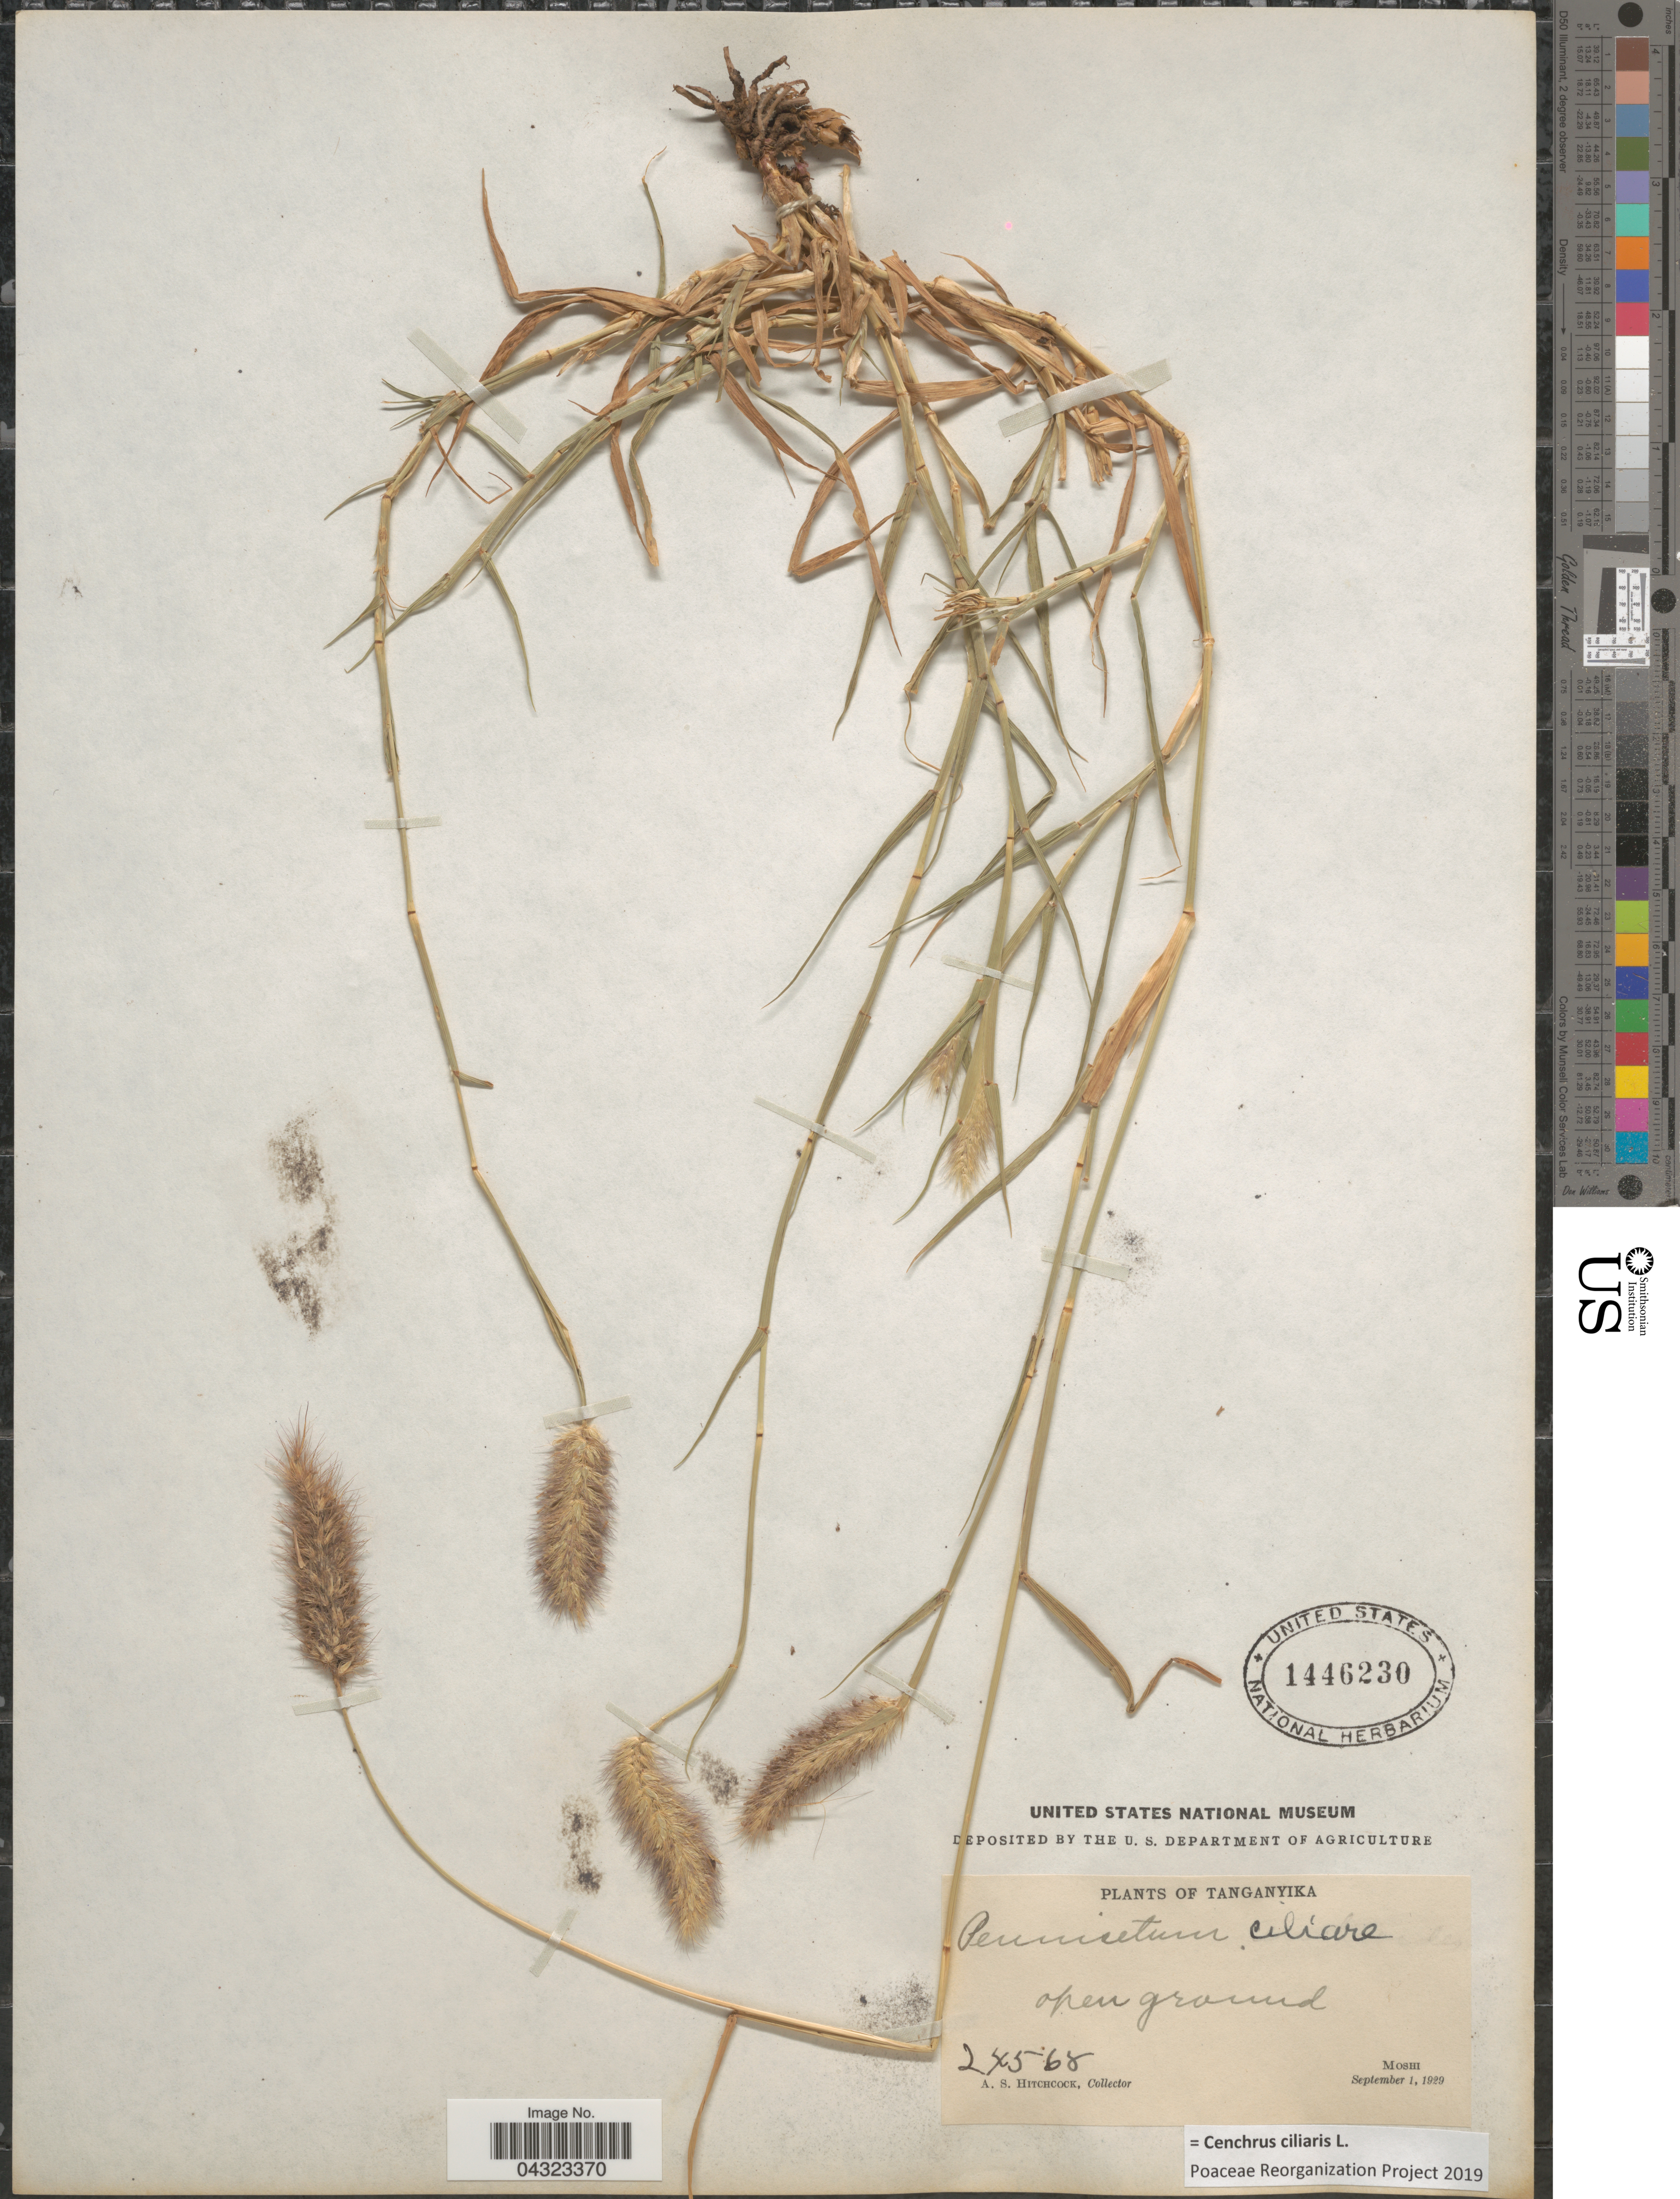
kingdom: Plantae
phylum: Tracheophyta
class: Liliopsida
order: Poales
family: Poaceae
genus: Cenchrus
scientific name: Cenchrus ciliaris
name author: L.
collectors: A. S. Hitchcock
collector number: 24568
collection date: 1929-09-01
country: Tanzania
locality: Tanganyika. Open ground. Moshi.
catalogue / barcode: US 1446230